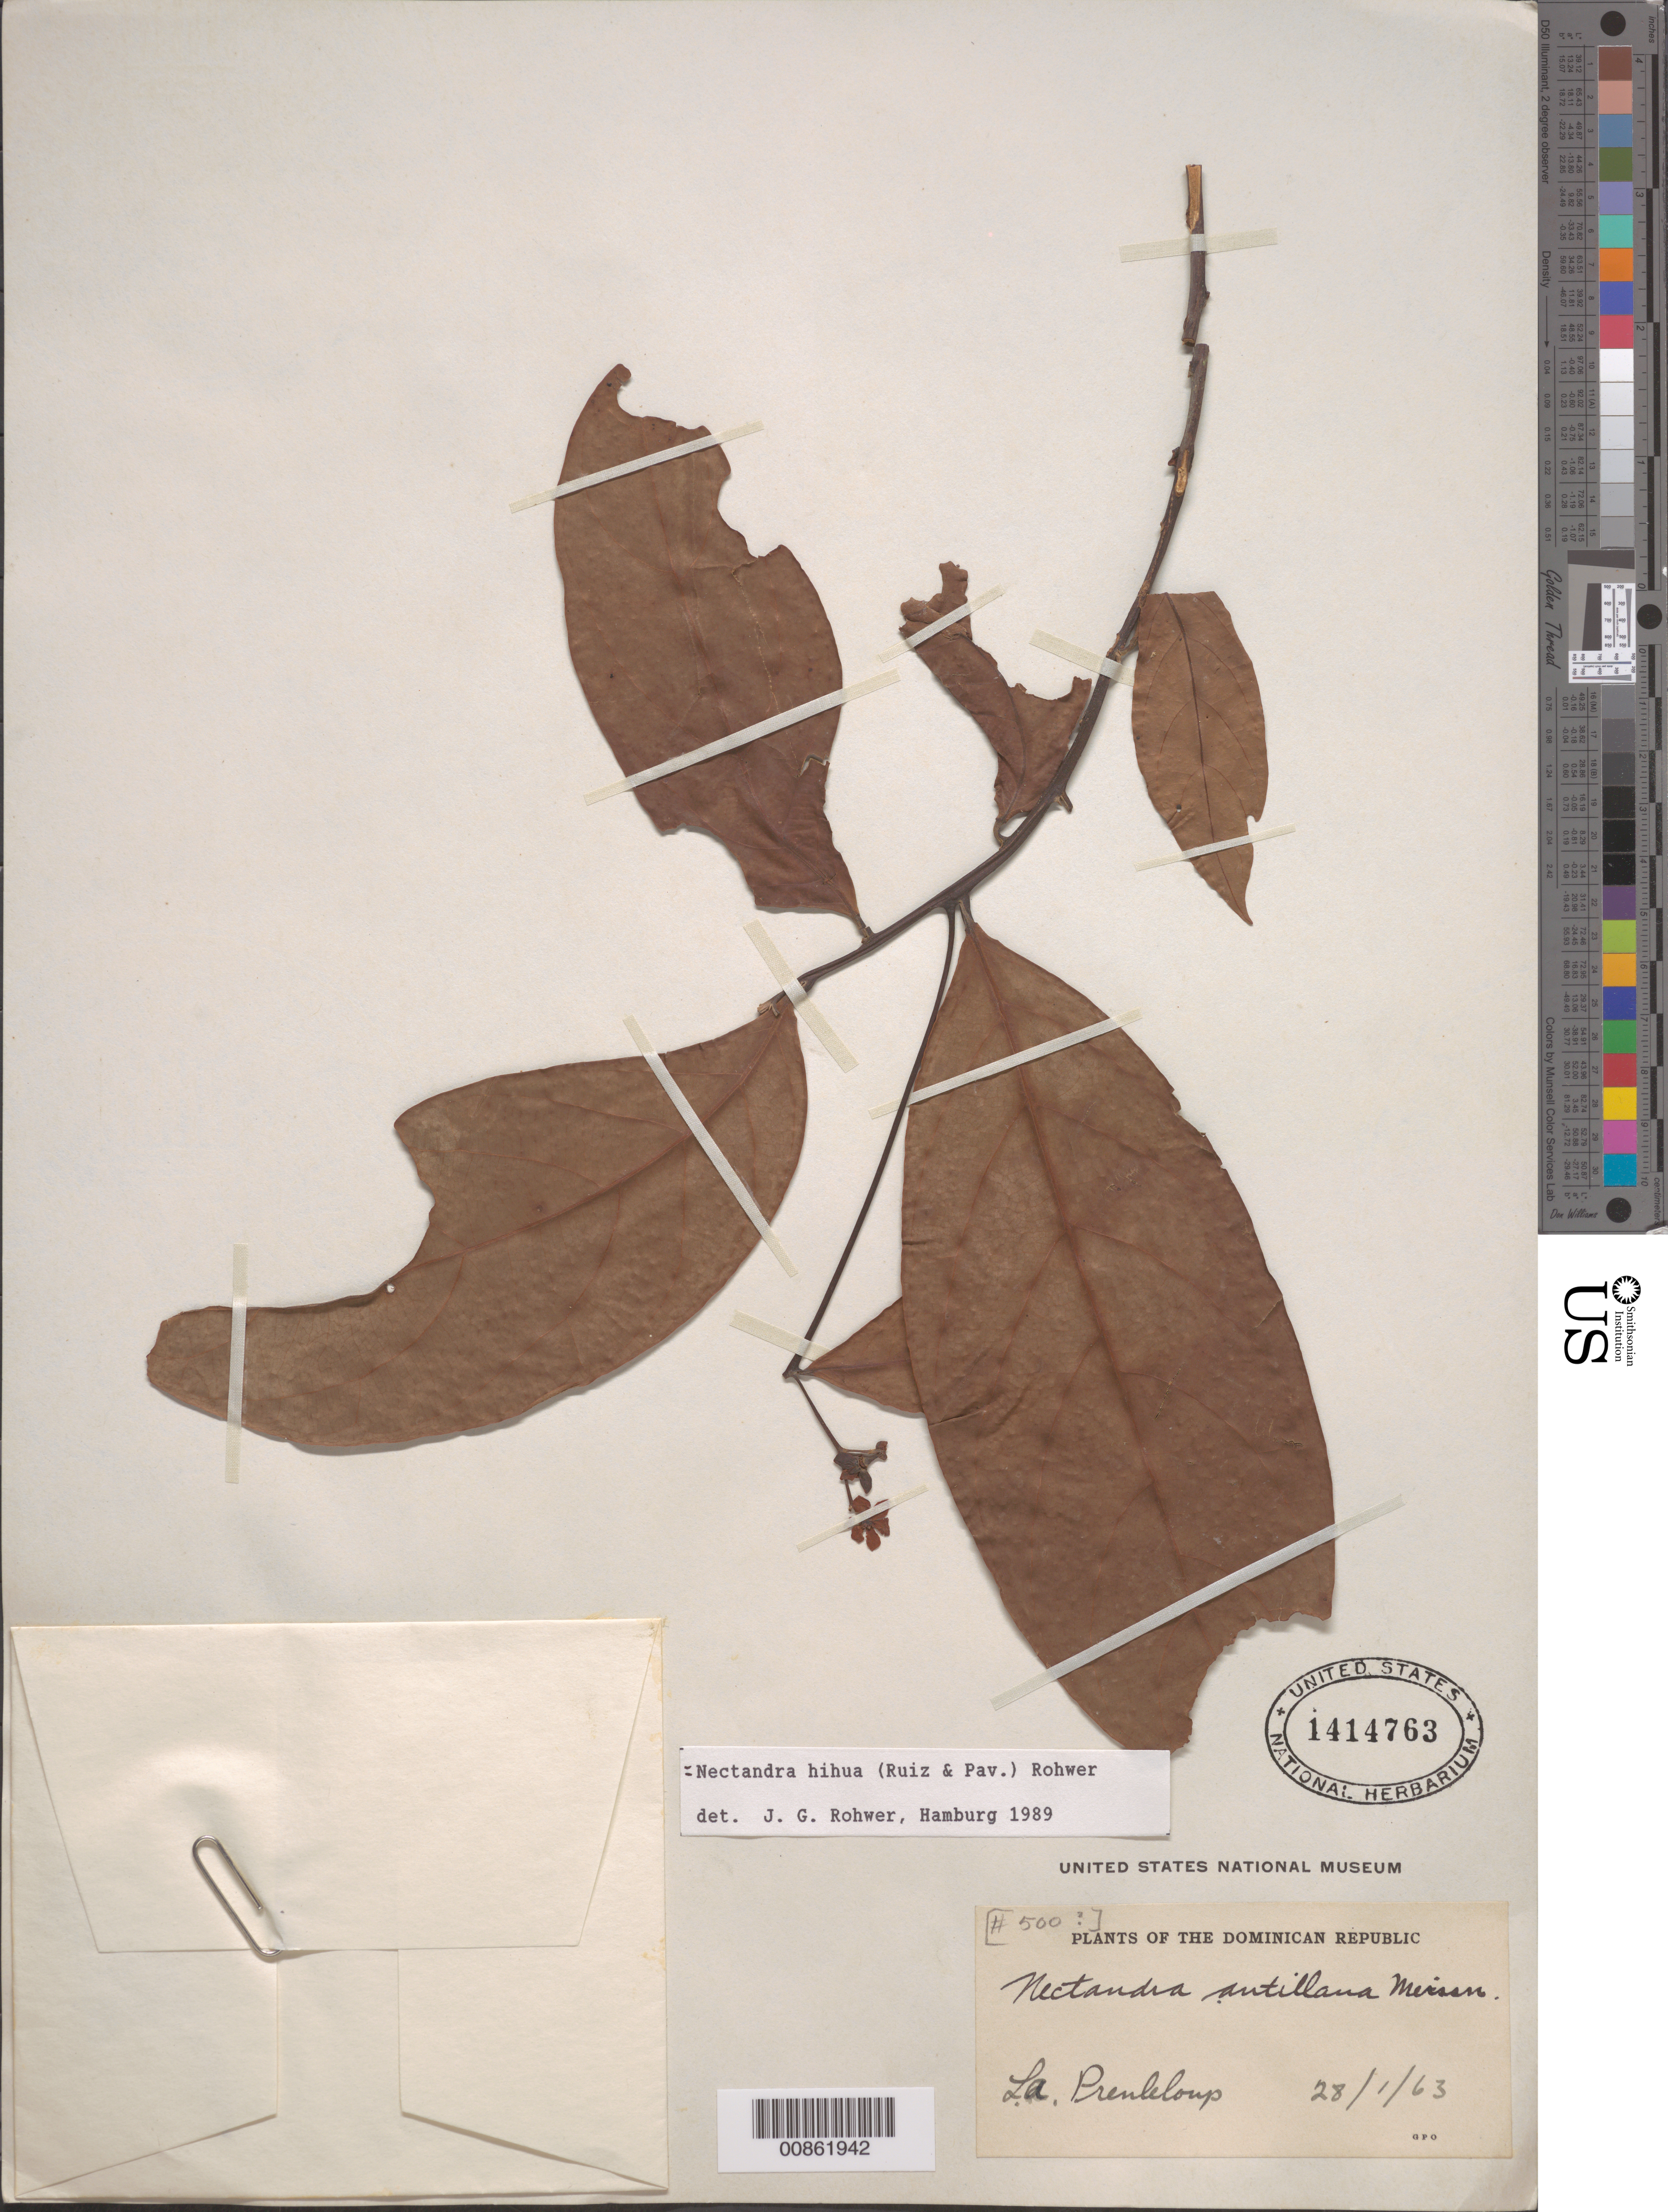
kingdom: Plantae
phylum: Tracheophyta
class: Magnoliopsida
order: Laurales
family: Lauraceae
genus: Nectandra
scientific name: Nectandra hihua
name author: (Ruiz & Pav.) Rohwer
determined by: Rohwer, J. G.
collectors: L. Prenleloup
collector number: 500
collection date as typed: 28 Jan 1863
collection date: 1863-01-28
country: Dominican Republic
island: Hispaniola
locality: Dominican Republic.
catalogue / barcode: US 1414763